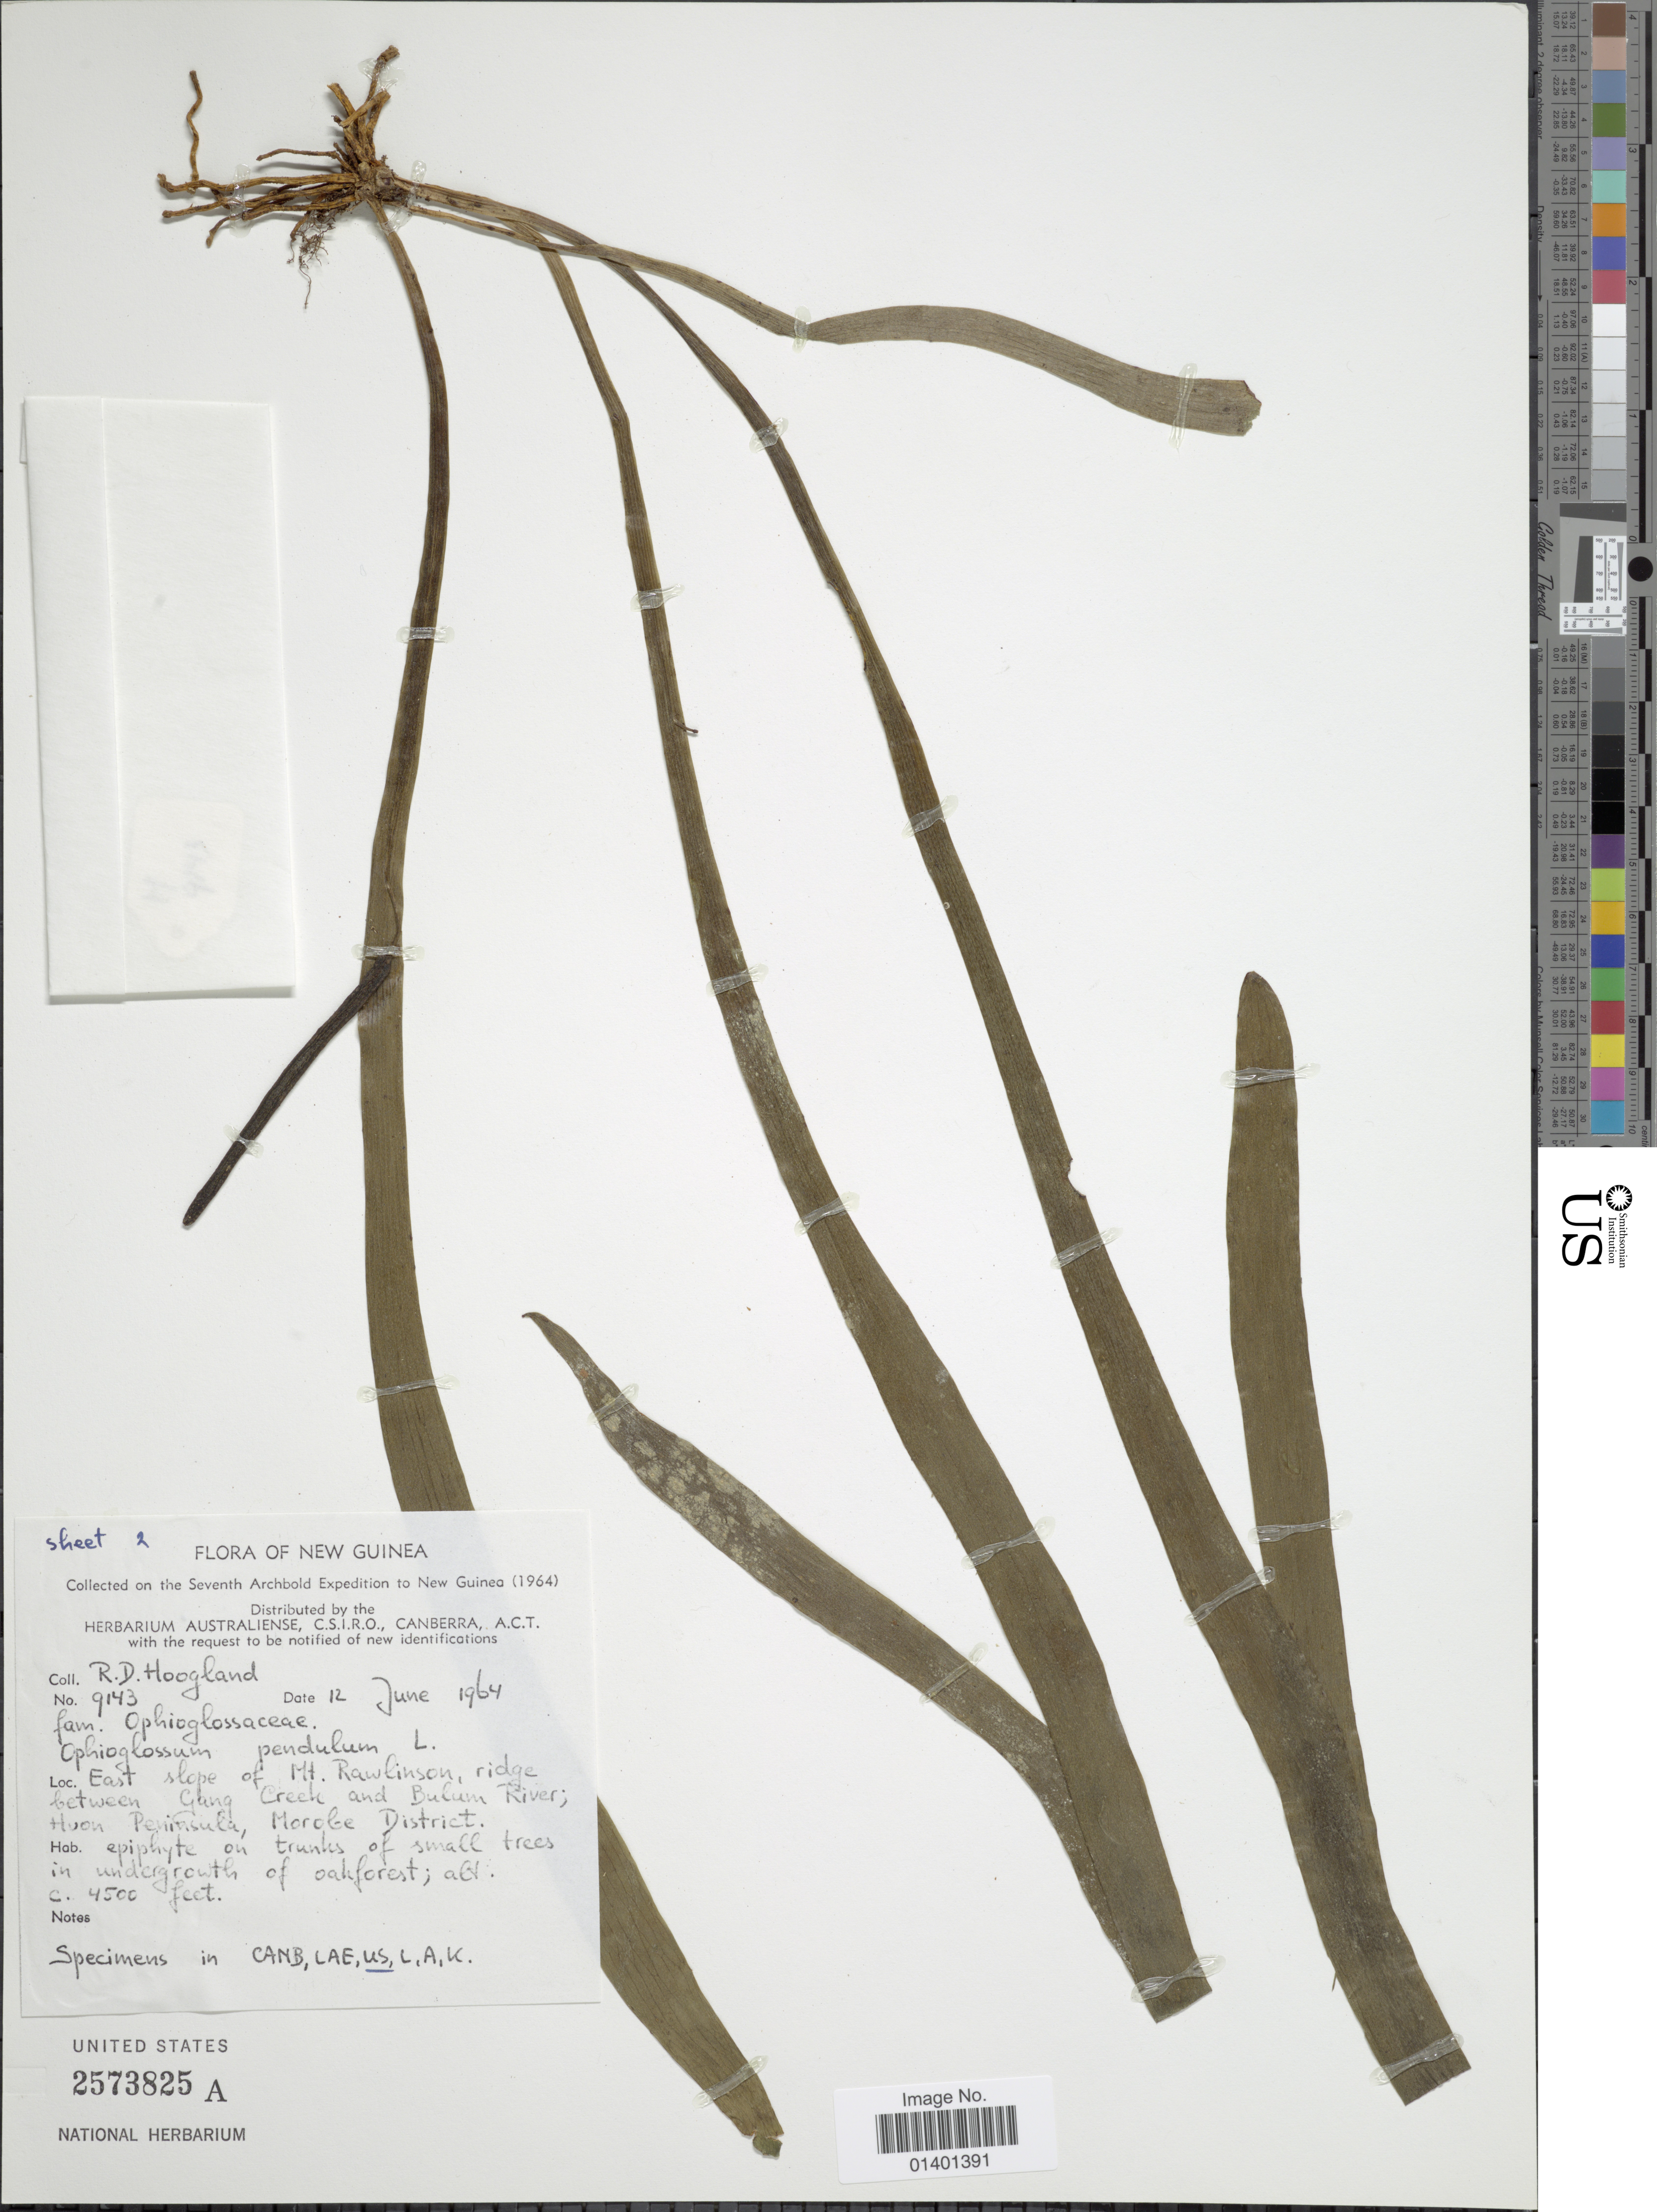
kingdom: Plantae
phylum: Tracheophyta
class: Polypodiopsida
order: Ophioglossales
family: Ophioglossaceae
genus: Ophioglossum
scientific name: Ophioglossum pendulum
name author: L.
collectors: R. D. Hoogland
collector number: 9143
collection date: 1964-06-12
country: Papua New Guinea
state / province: Morobe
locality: New Guinea, east slope of Mt. Rawlinson, ridge between Gang Creek and Bulum River; Huon Peninsula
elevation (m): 1372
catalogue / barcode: US 2573825A